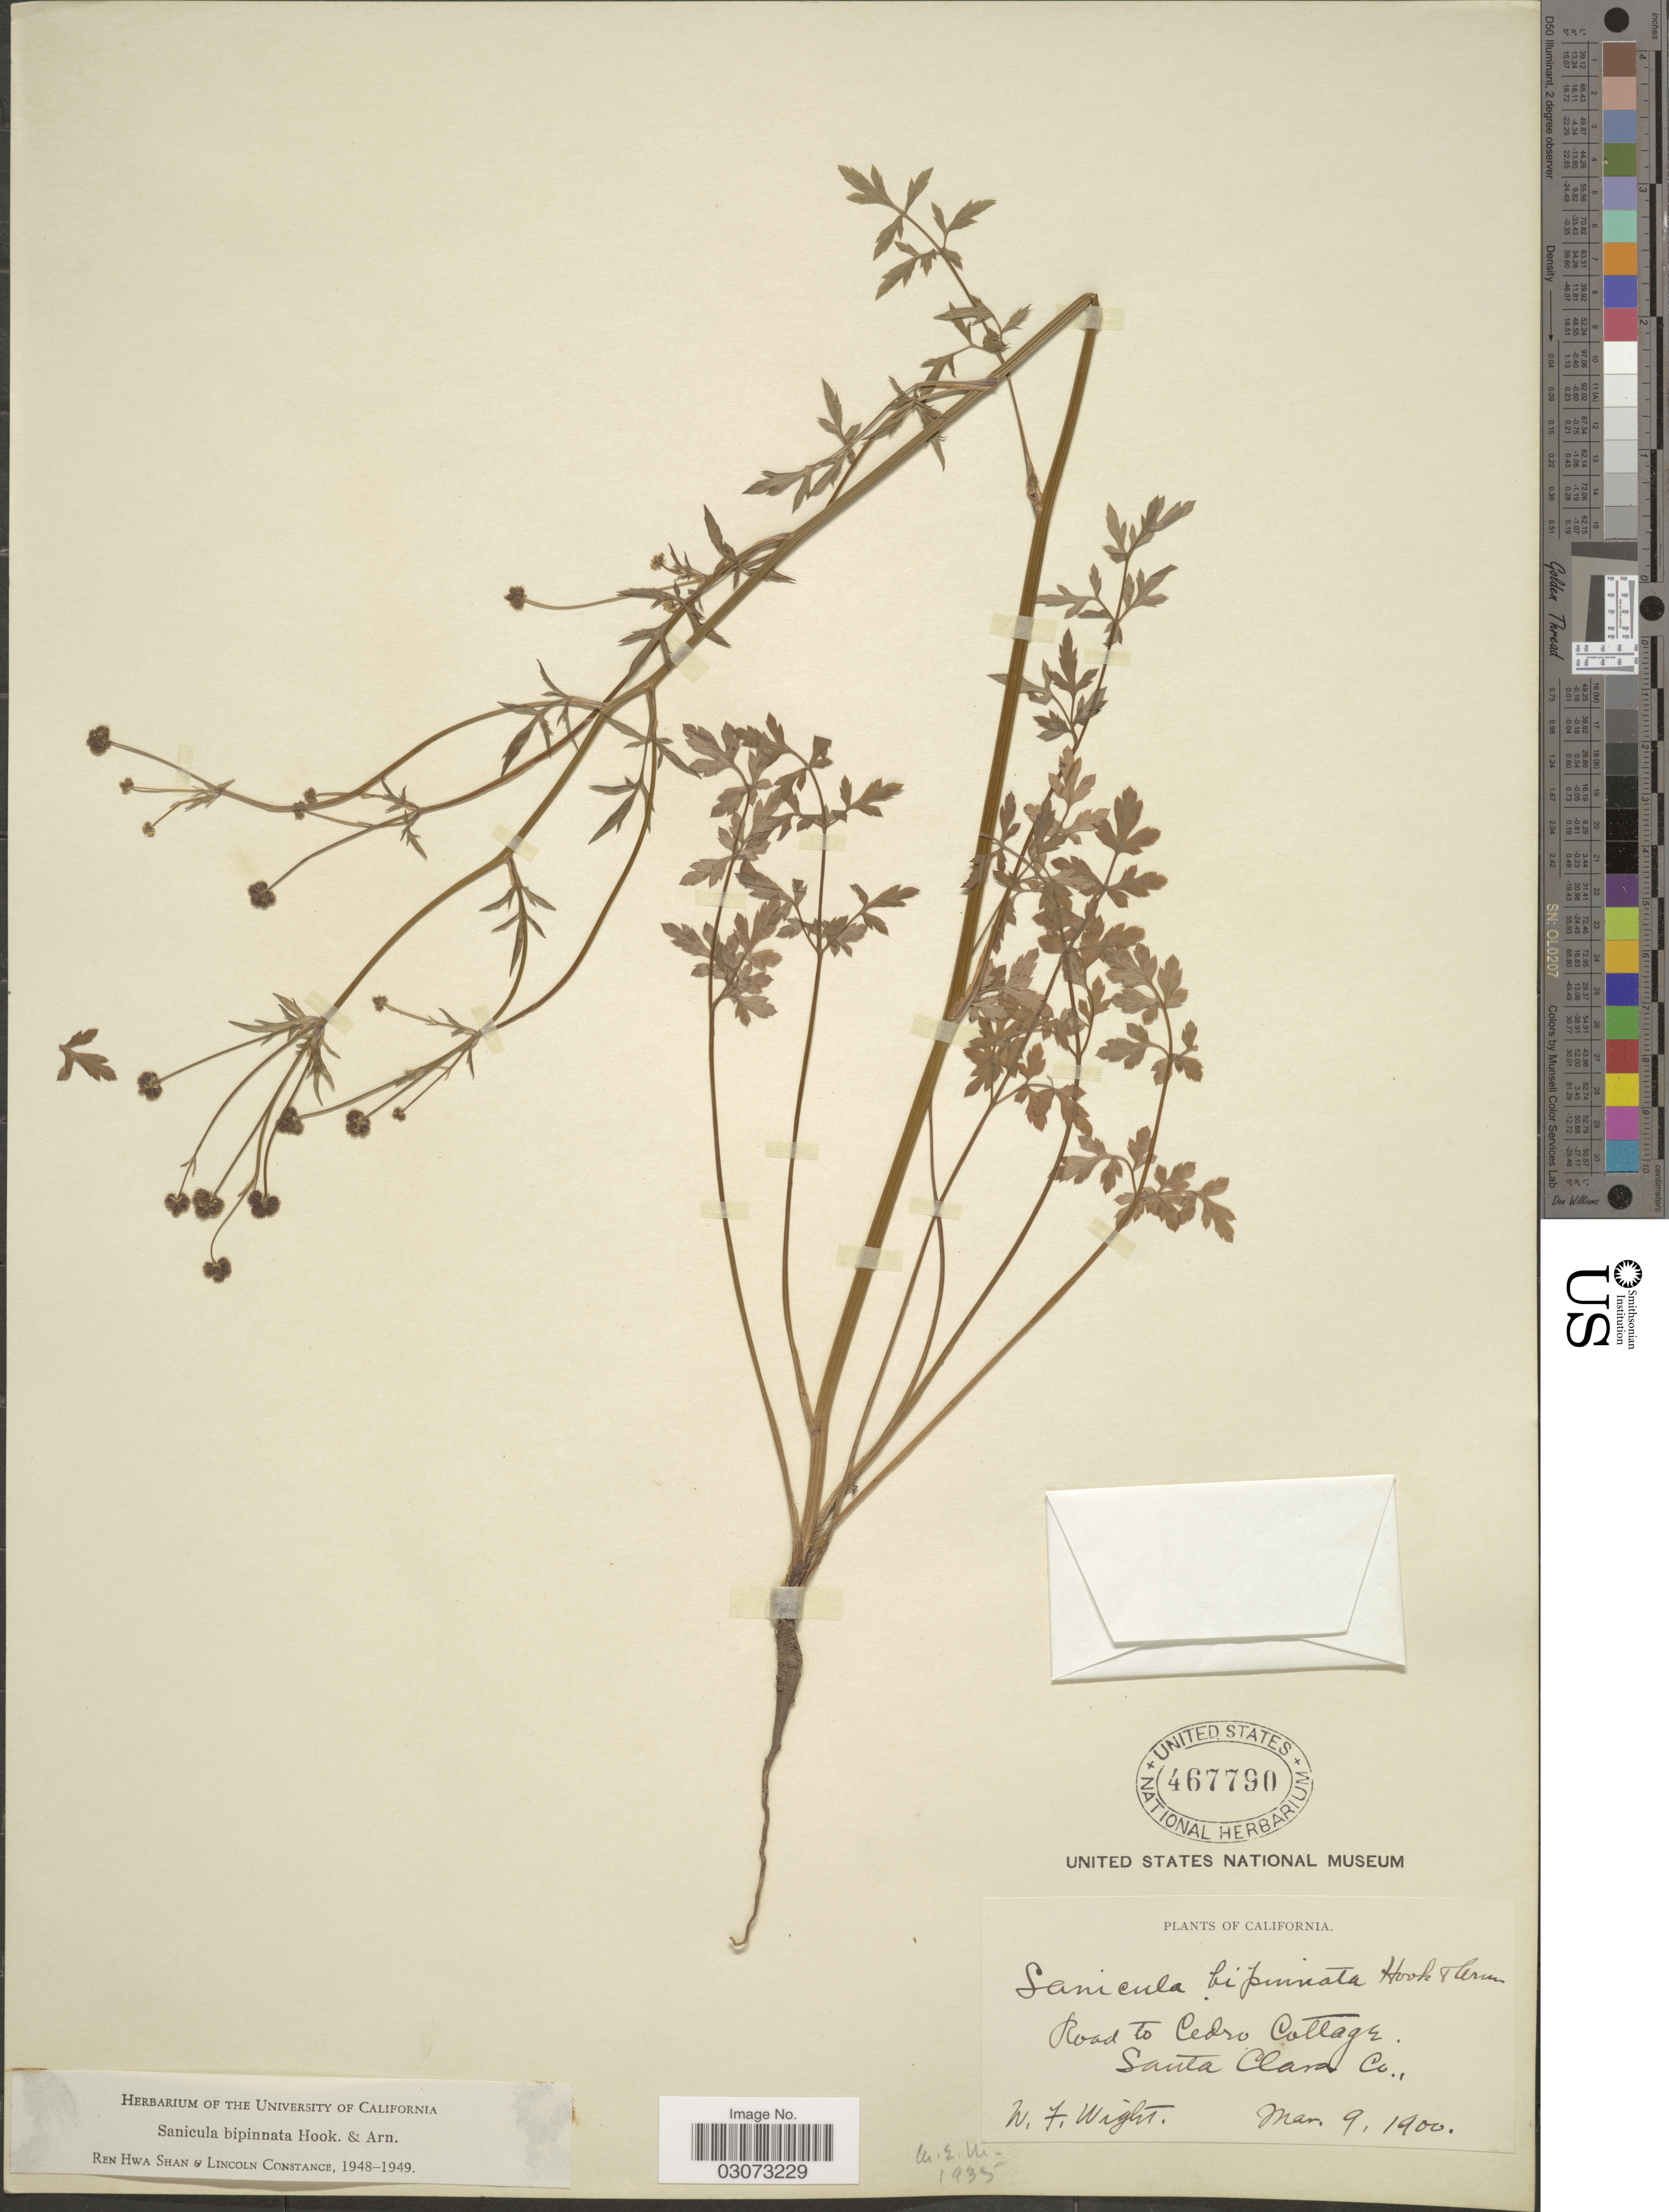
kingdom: Plantae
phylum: Tracheophyta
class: Magnoliopsida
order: Apiales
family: Apiaceae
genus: Sanicula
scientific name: Sanicula bipinnata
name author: Hook. & Arn.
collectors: W. Wight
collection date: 1900-03-09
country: United States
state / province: California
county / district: Santa Clara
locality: Road to Cedro Cottage. Santa Clara Co.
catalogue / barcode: US 467790